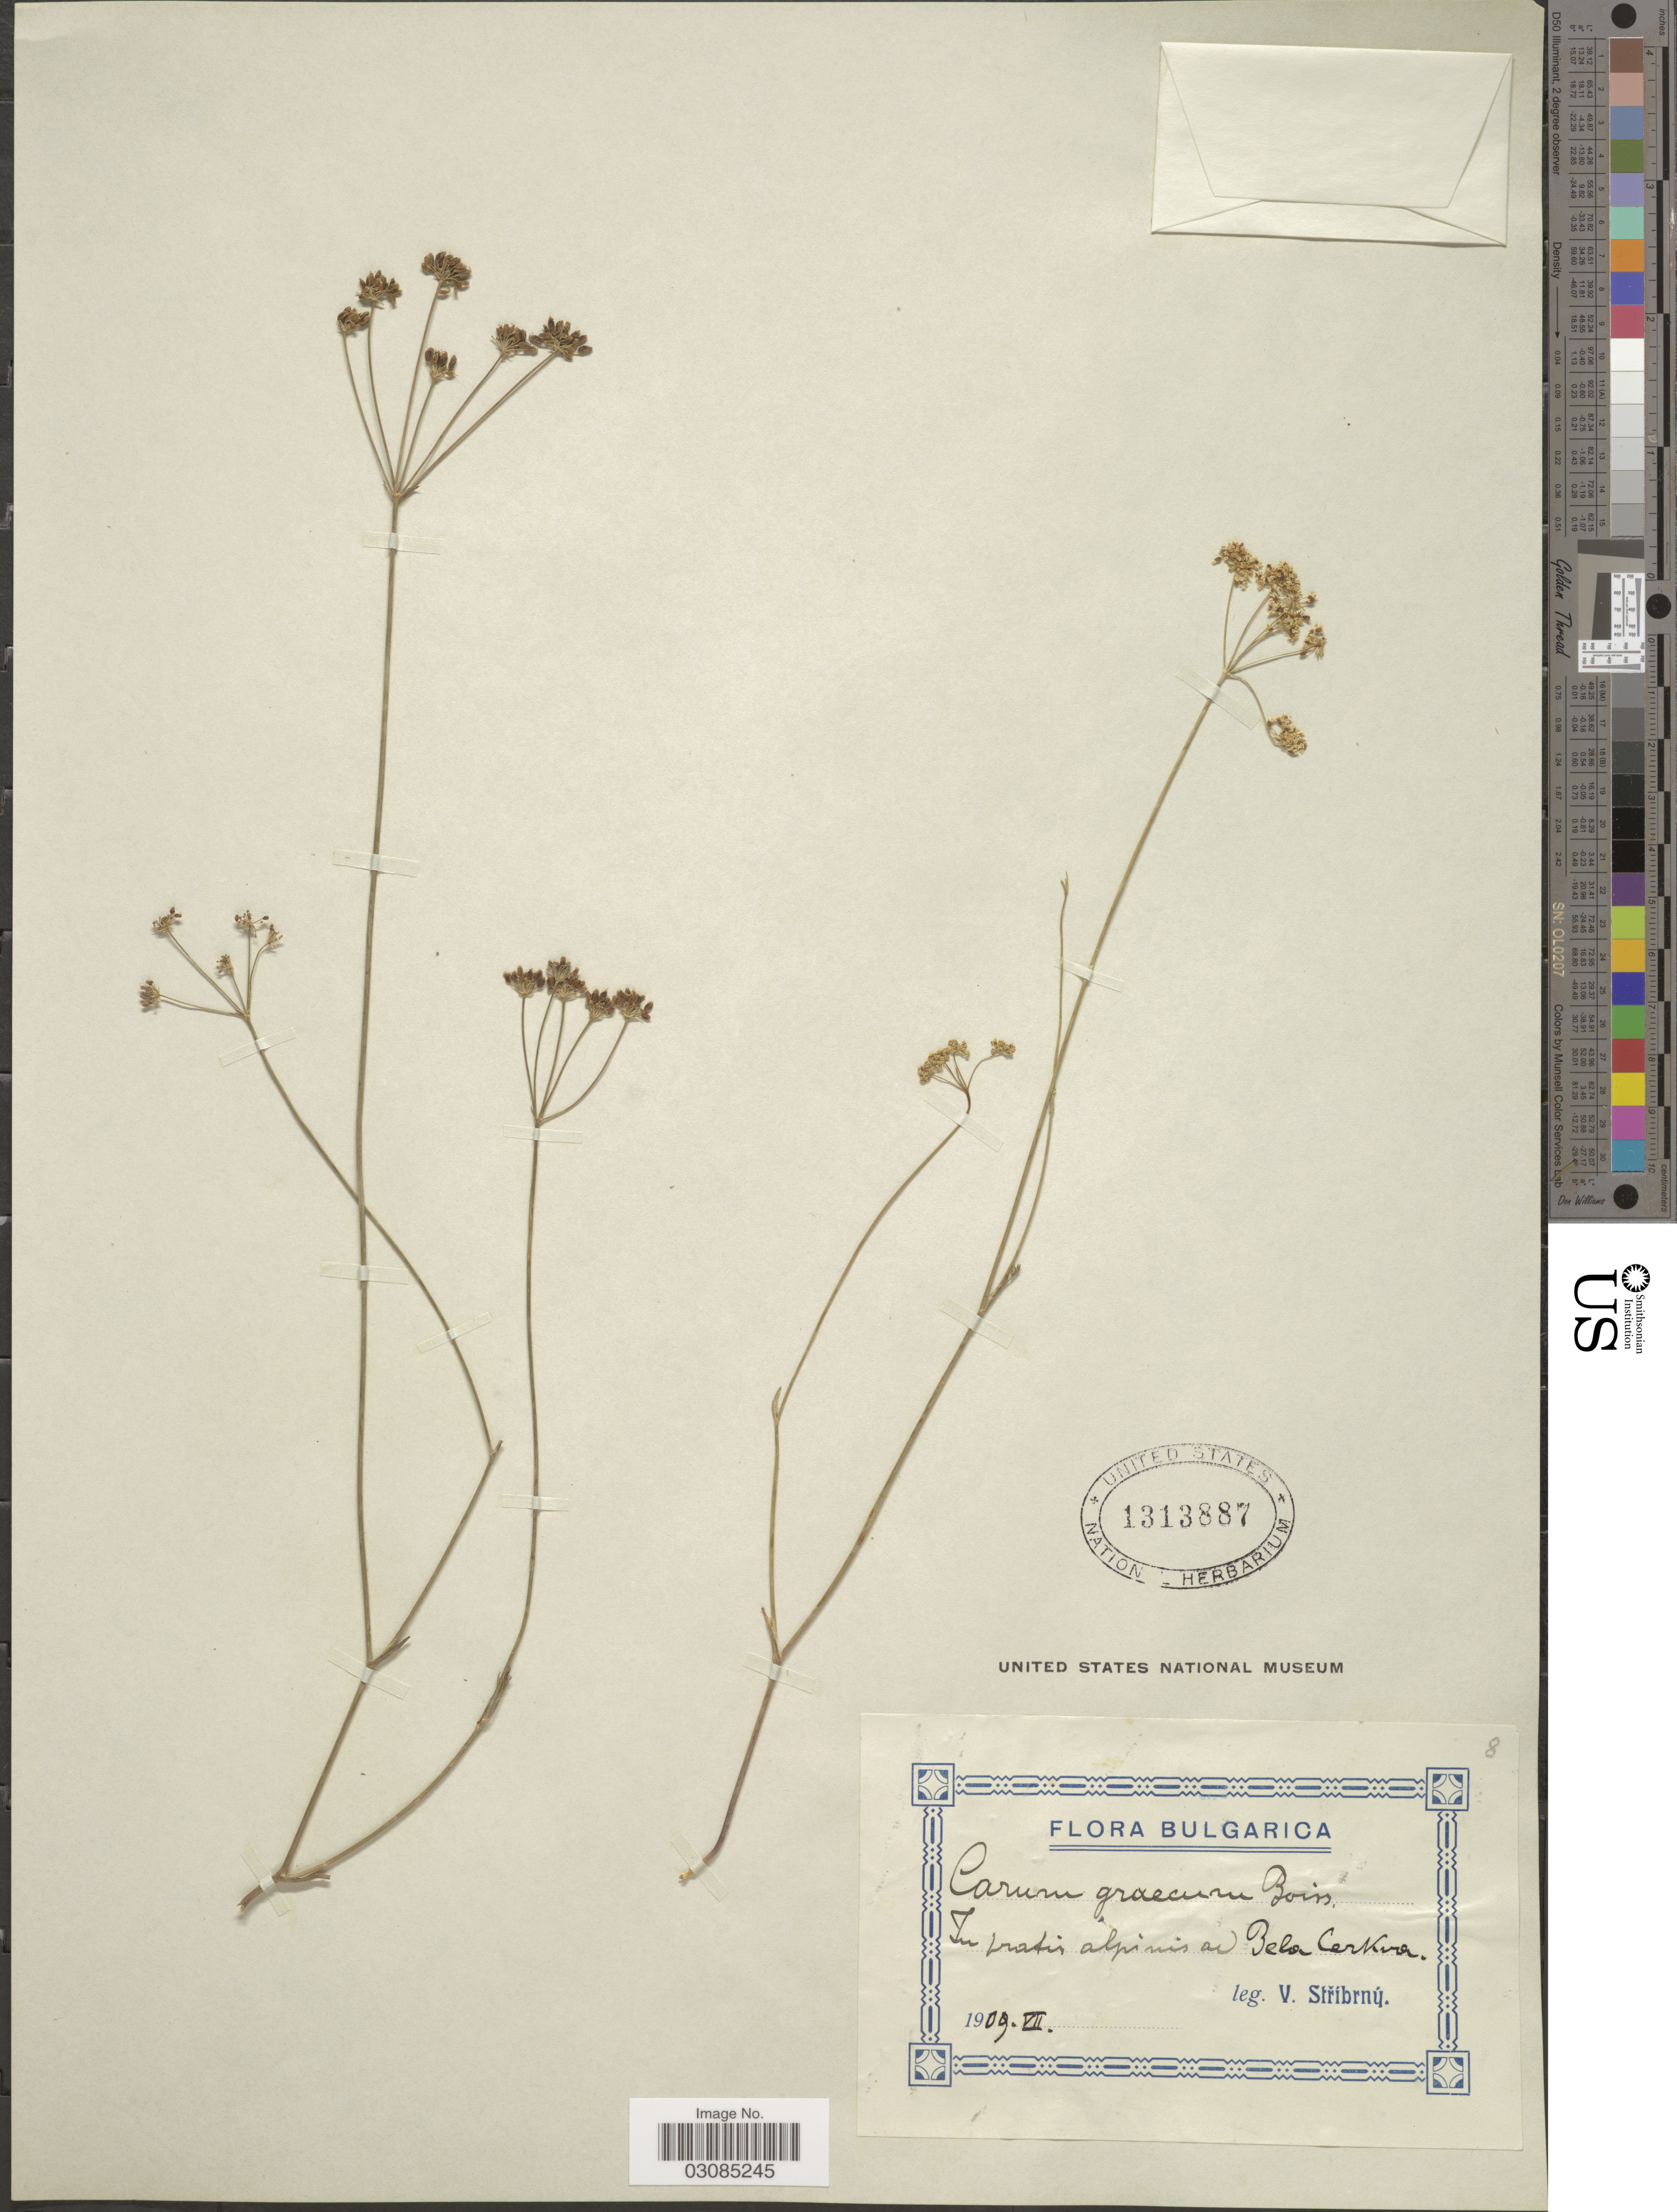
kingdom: Plantae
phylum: Tracheophyta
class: Magnoliopsida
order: Apiales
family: Apiaceae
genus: Carum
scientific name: Carum graecum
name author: Boiss. & Heldr.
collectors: V. Stribrny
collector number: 8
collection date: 1909-07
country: Bulgaria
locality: In pratis alpinis ad Bela Cerkva.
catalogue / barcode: US 1313887